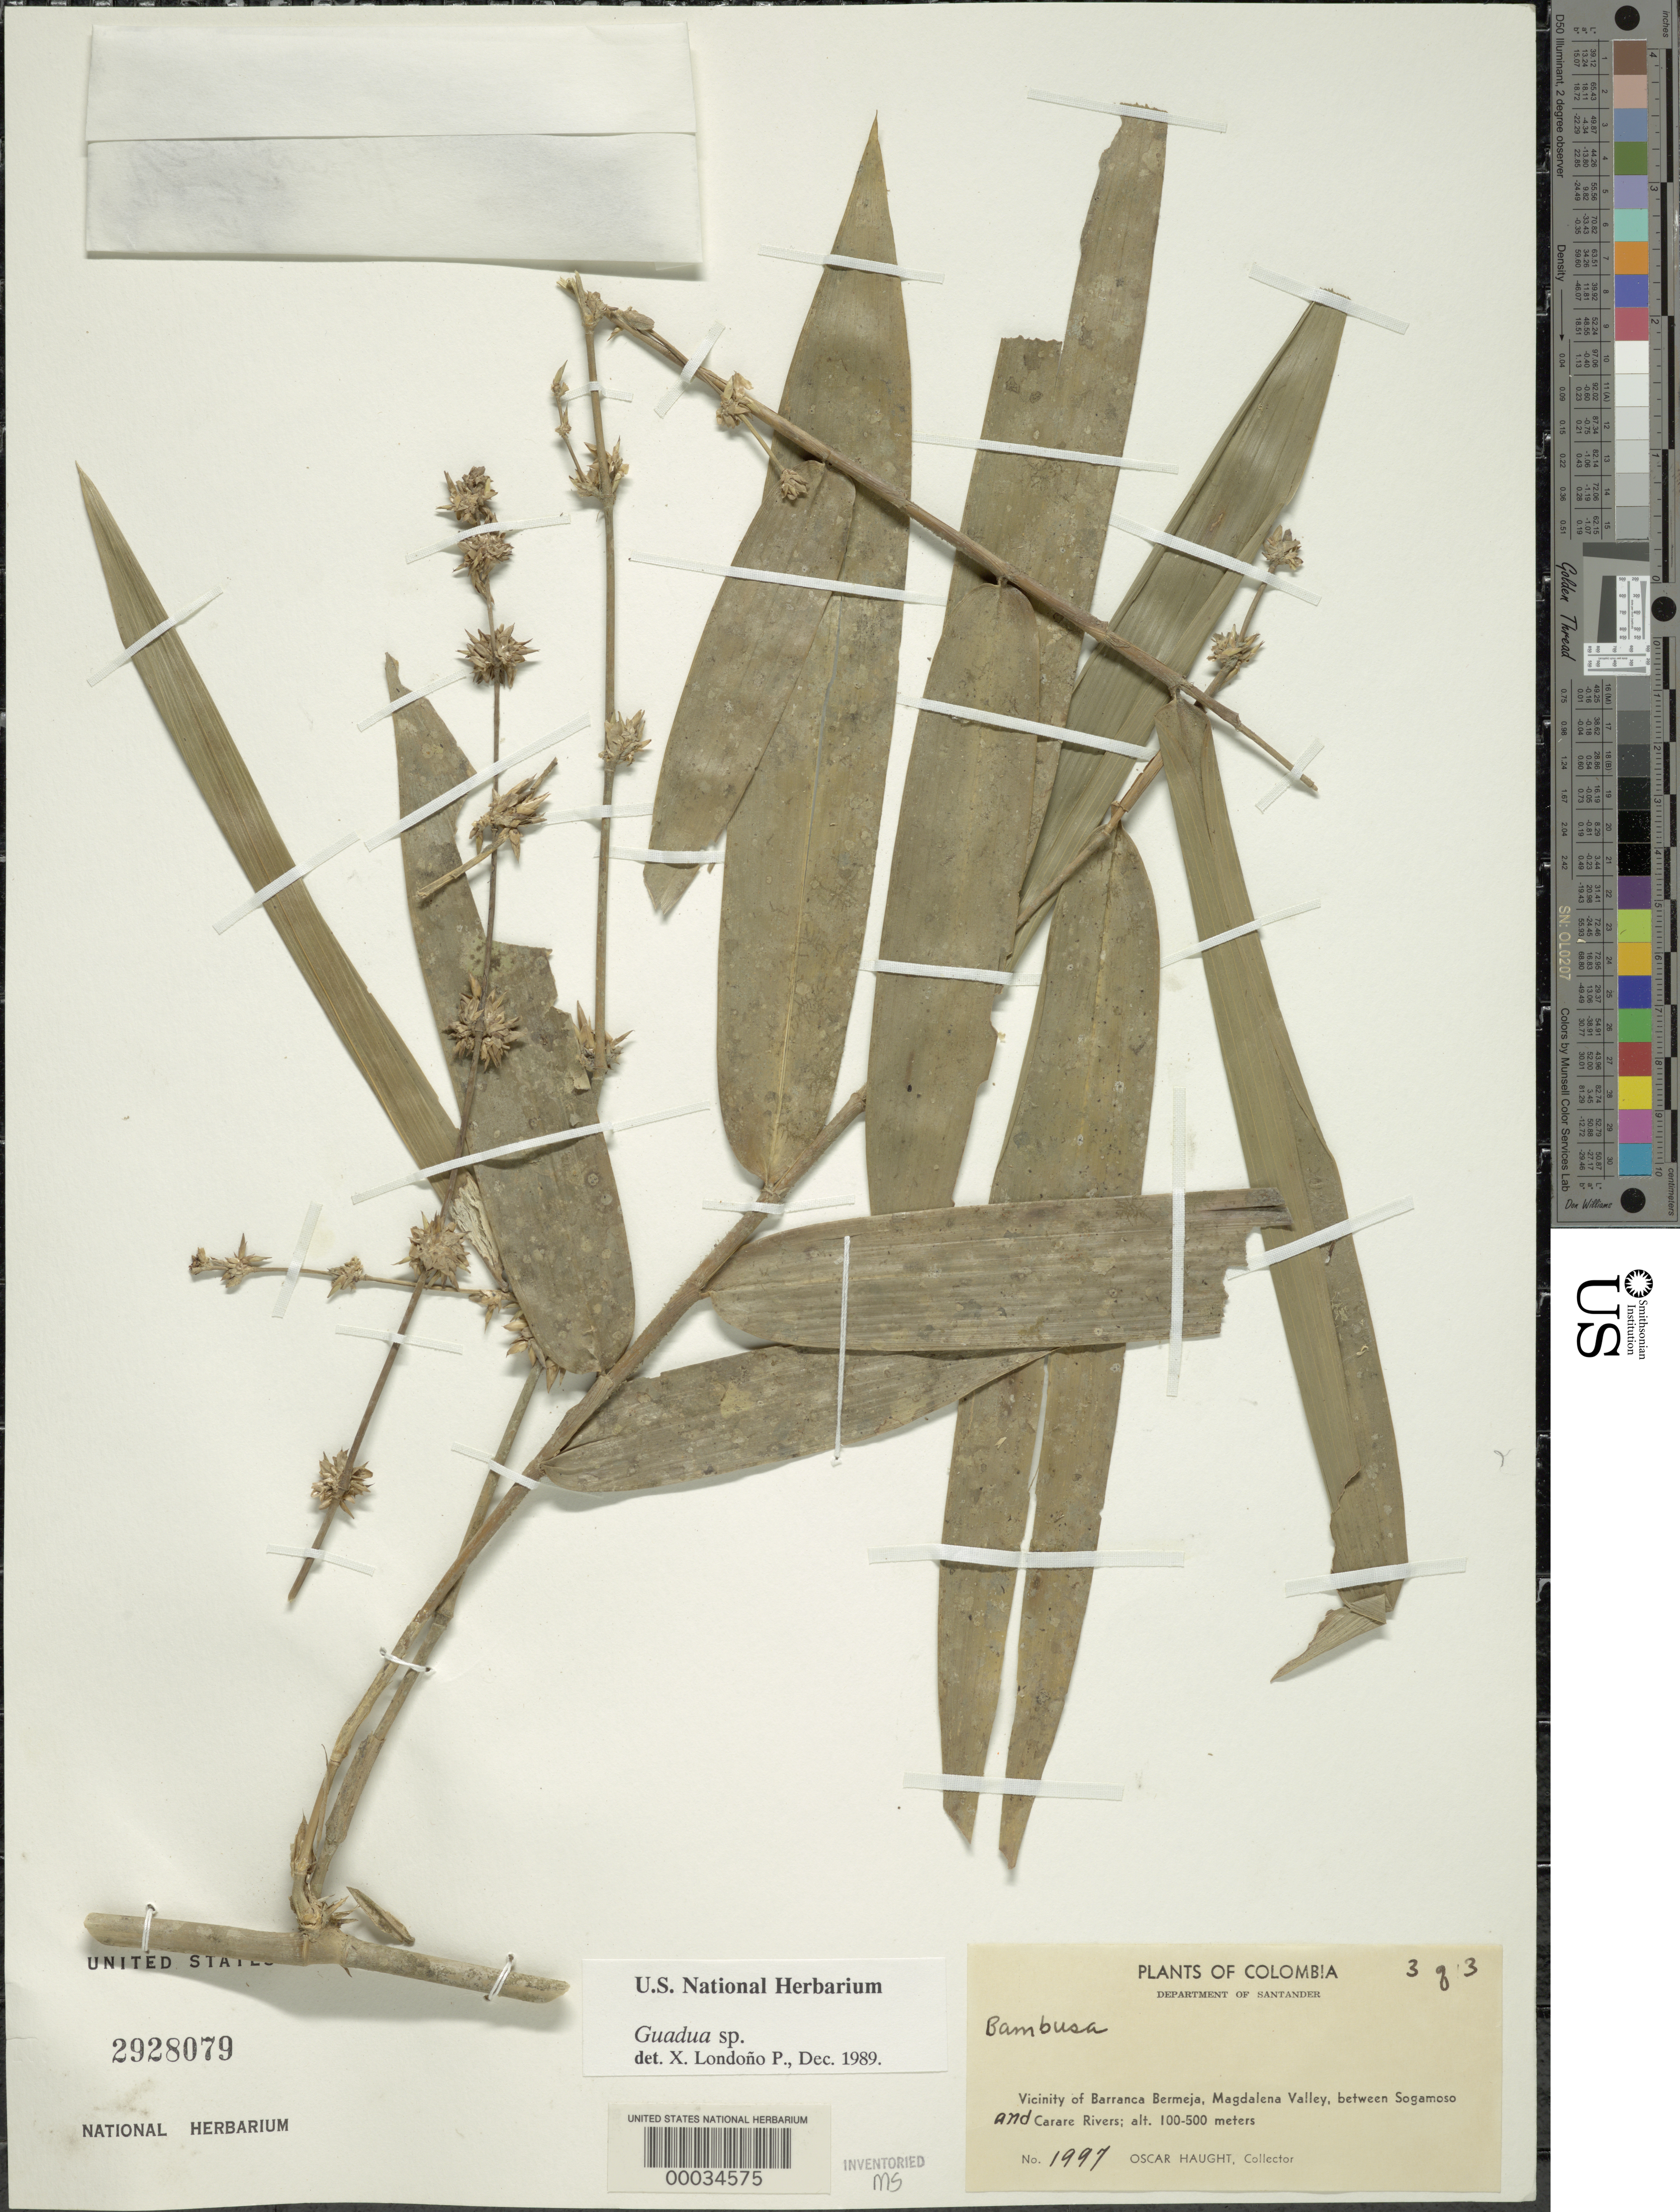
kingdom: Plantae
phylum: Tracheophyta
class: Liliopsida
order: Poales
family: Poaceae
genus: Guadua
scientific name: Guadua sp.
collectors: O. L. Haught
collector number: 1997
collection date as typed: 01 Oct 1936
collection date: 1936-10-01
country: Colombia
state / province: Santander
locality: Vicinity of Barrancabermeja, Magdelena Valley, between Sogamoso and Carare Rivers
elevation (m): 100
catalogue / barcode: US 2928079